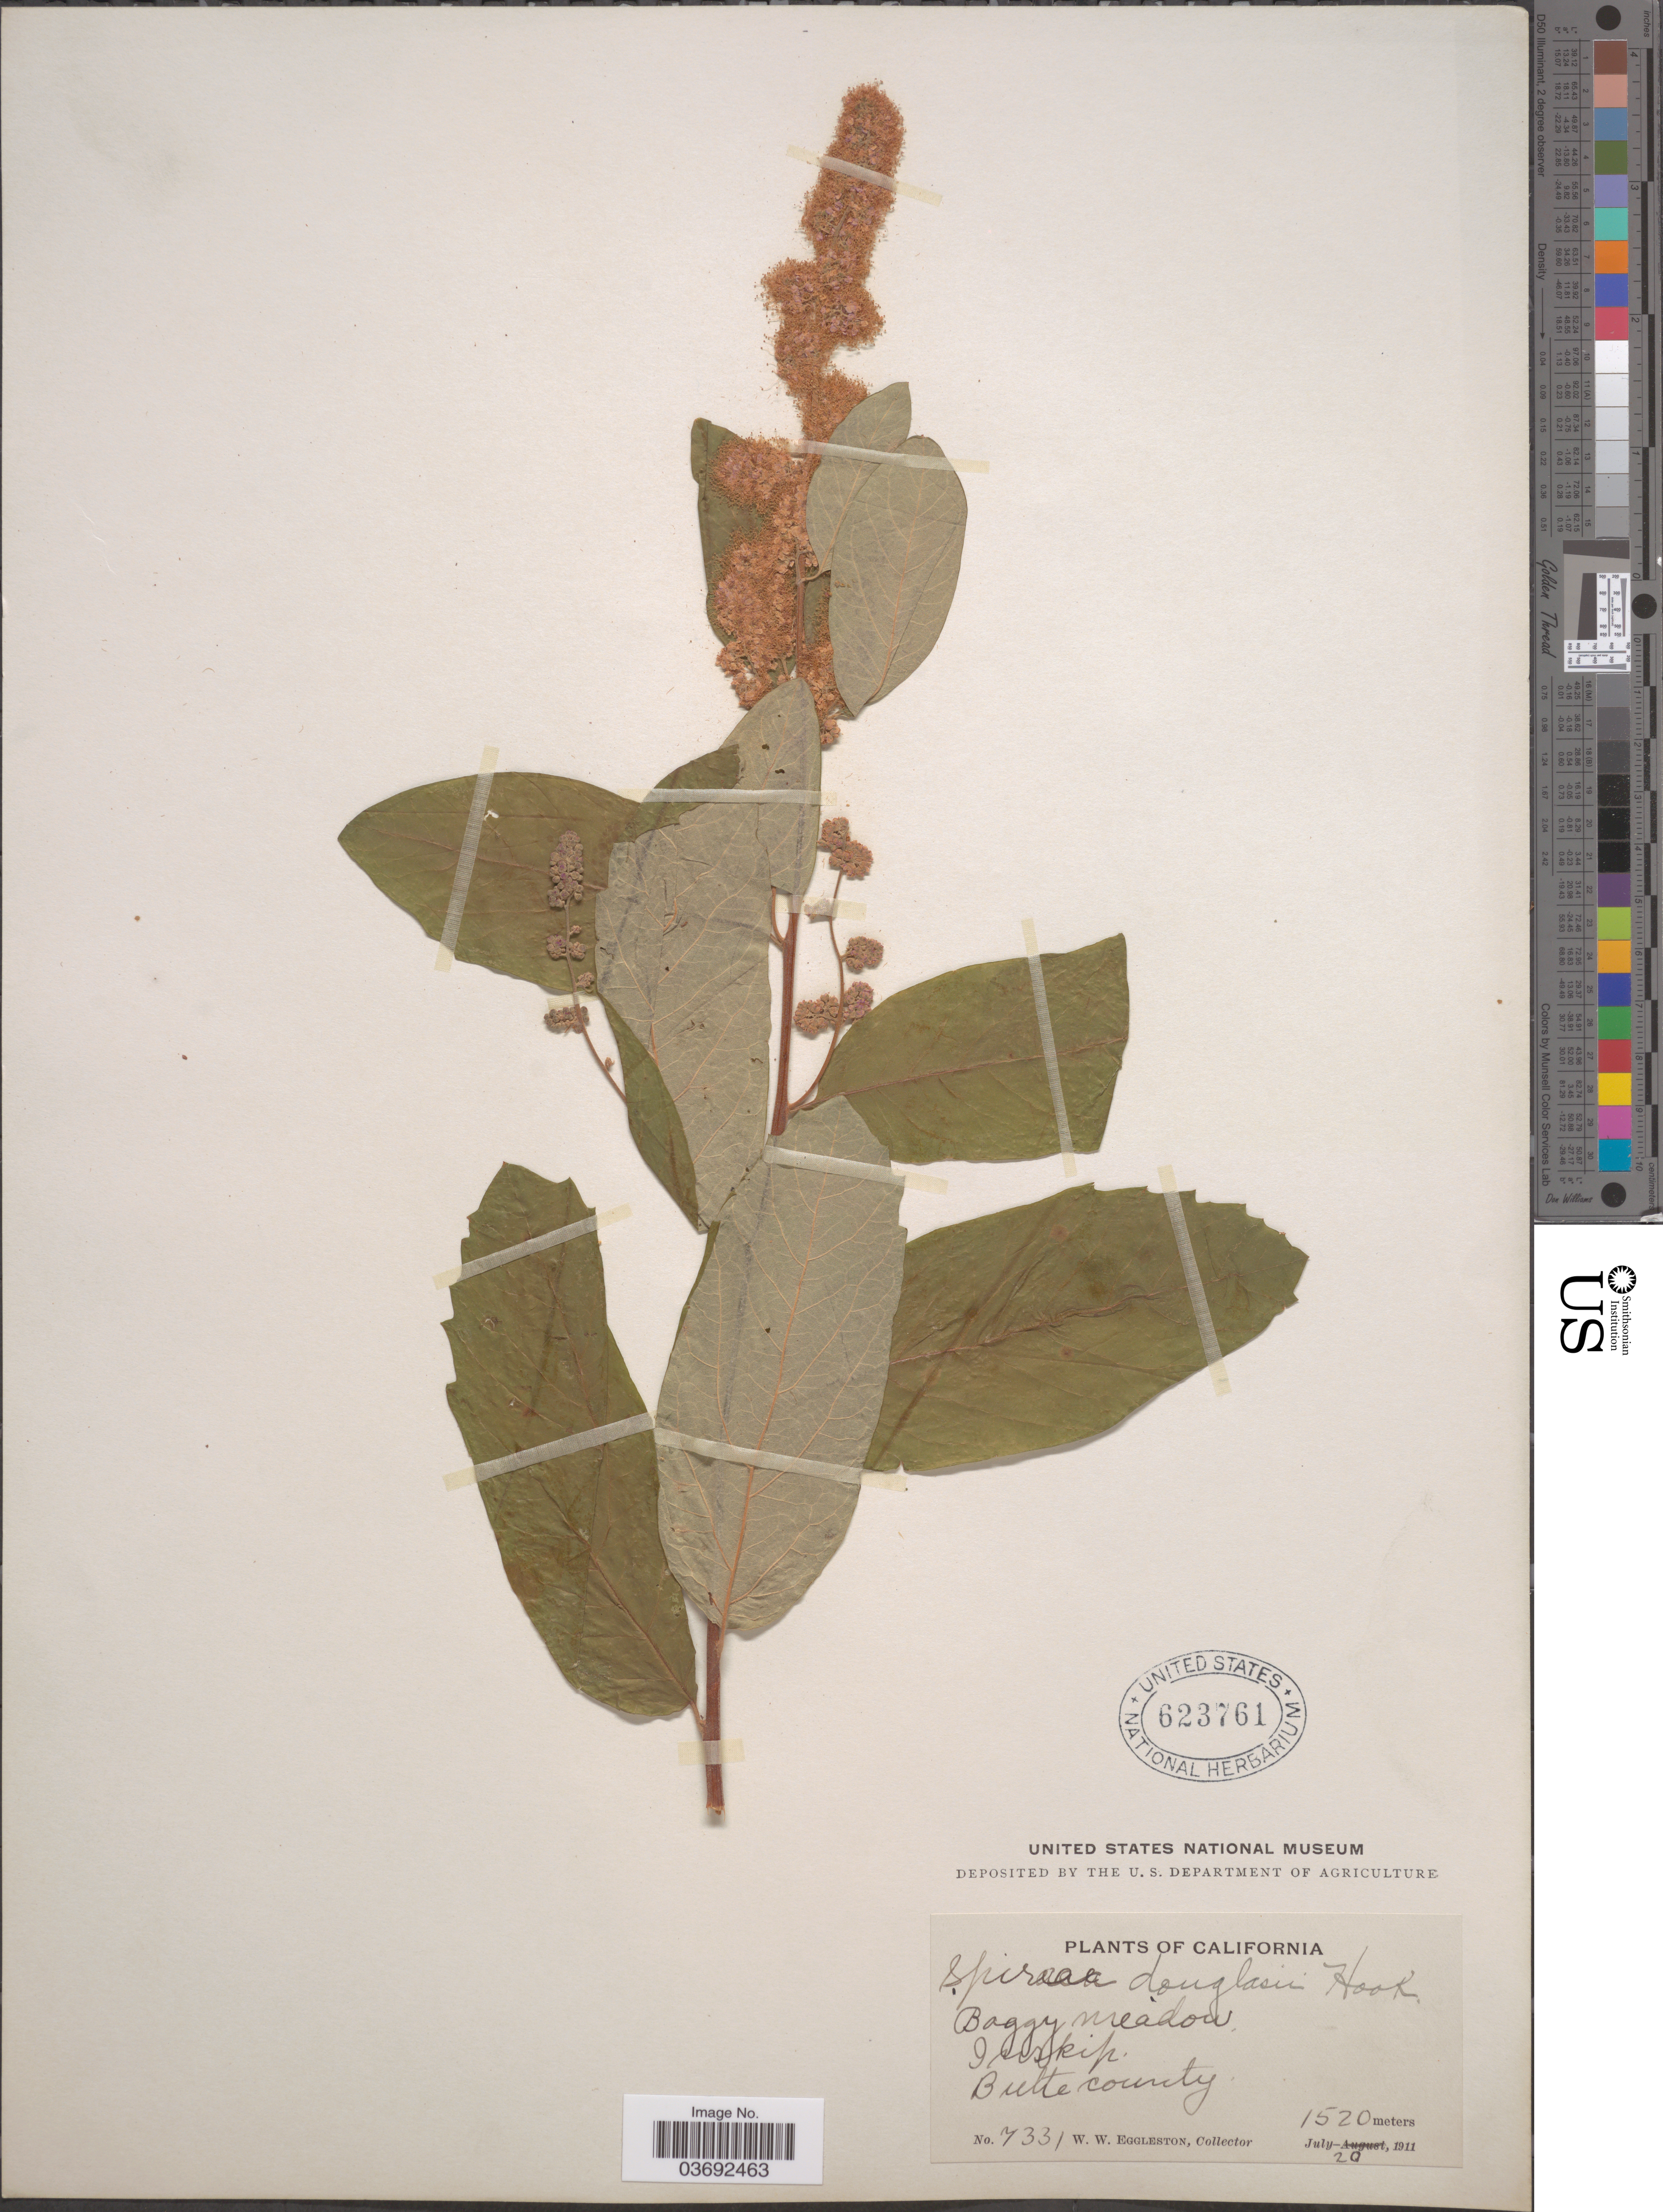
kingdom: Plantae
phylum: Tracheophyta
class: Magnoliopsida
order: Rosales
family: Rosaceae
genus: Spiraea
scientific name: Spiraea douglasii var. menziesii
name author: (Hook.) C. Presl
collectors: W. W. Eggleston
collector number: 7331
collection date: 1911-07-20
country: United States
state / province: California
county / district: Butte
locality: Boggy meadow. Inskip. Butte county.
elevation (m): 1520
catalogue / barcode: US 623761